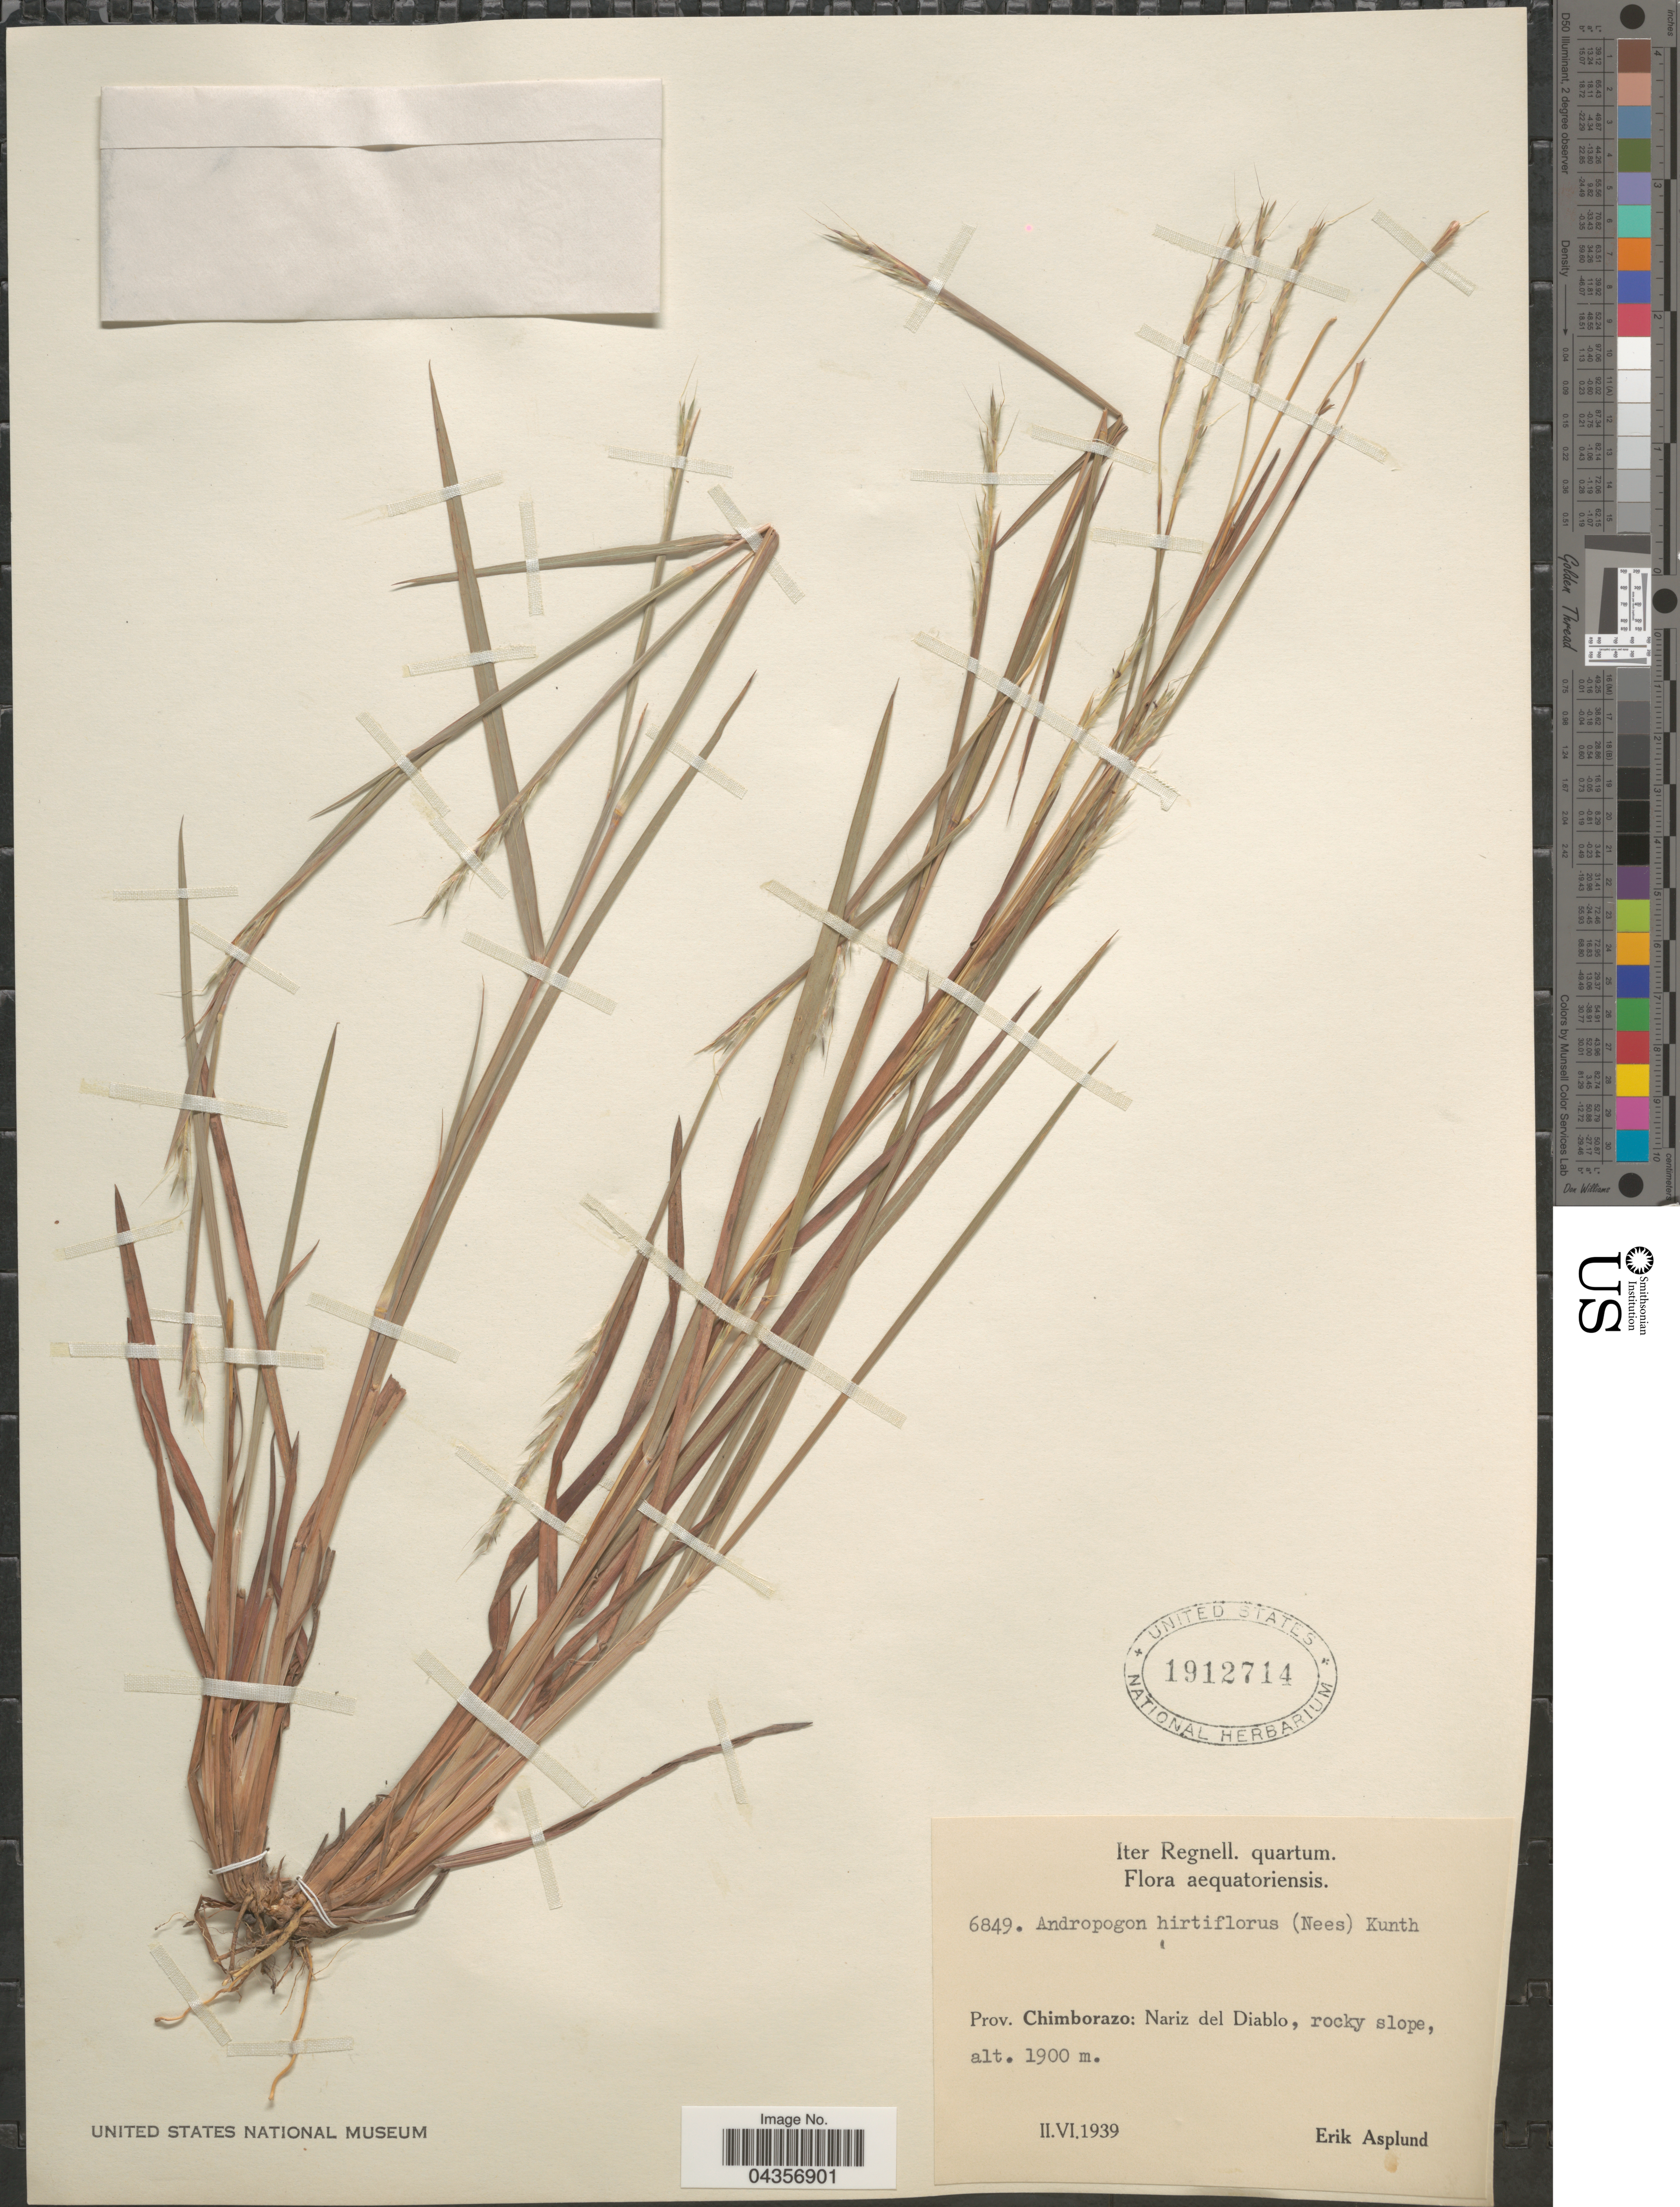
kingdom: Plantae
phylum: Tracheophyta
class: Liliopsida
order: Poales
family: Poaceae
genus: Schizachyrium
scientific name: Schizachyrium sanguineum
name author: (Retz.) Alston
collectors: E. Asplund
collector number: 6849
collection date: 1939-02/1939-06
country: Ecuador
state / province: Chimborazo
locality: Iter Regnell. quartum. Nariz del Diablo.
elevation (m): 1900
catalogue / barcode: US 1912714